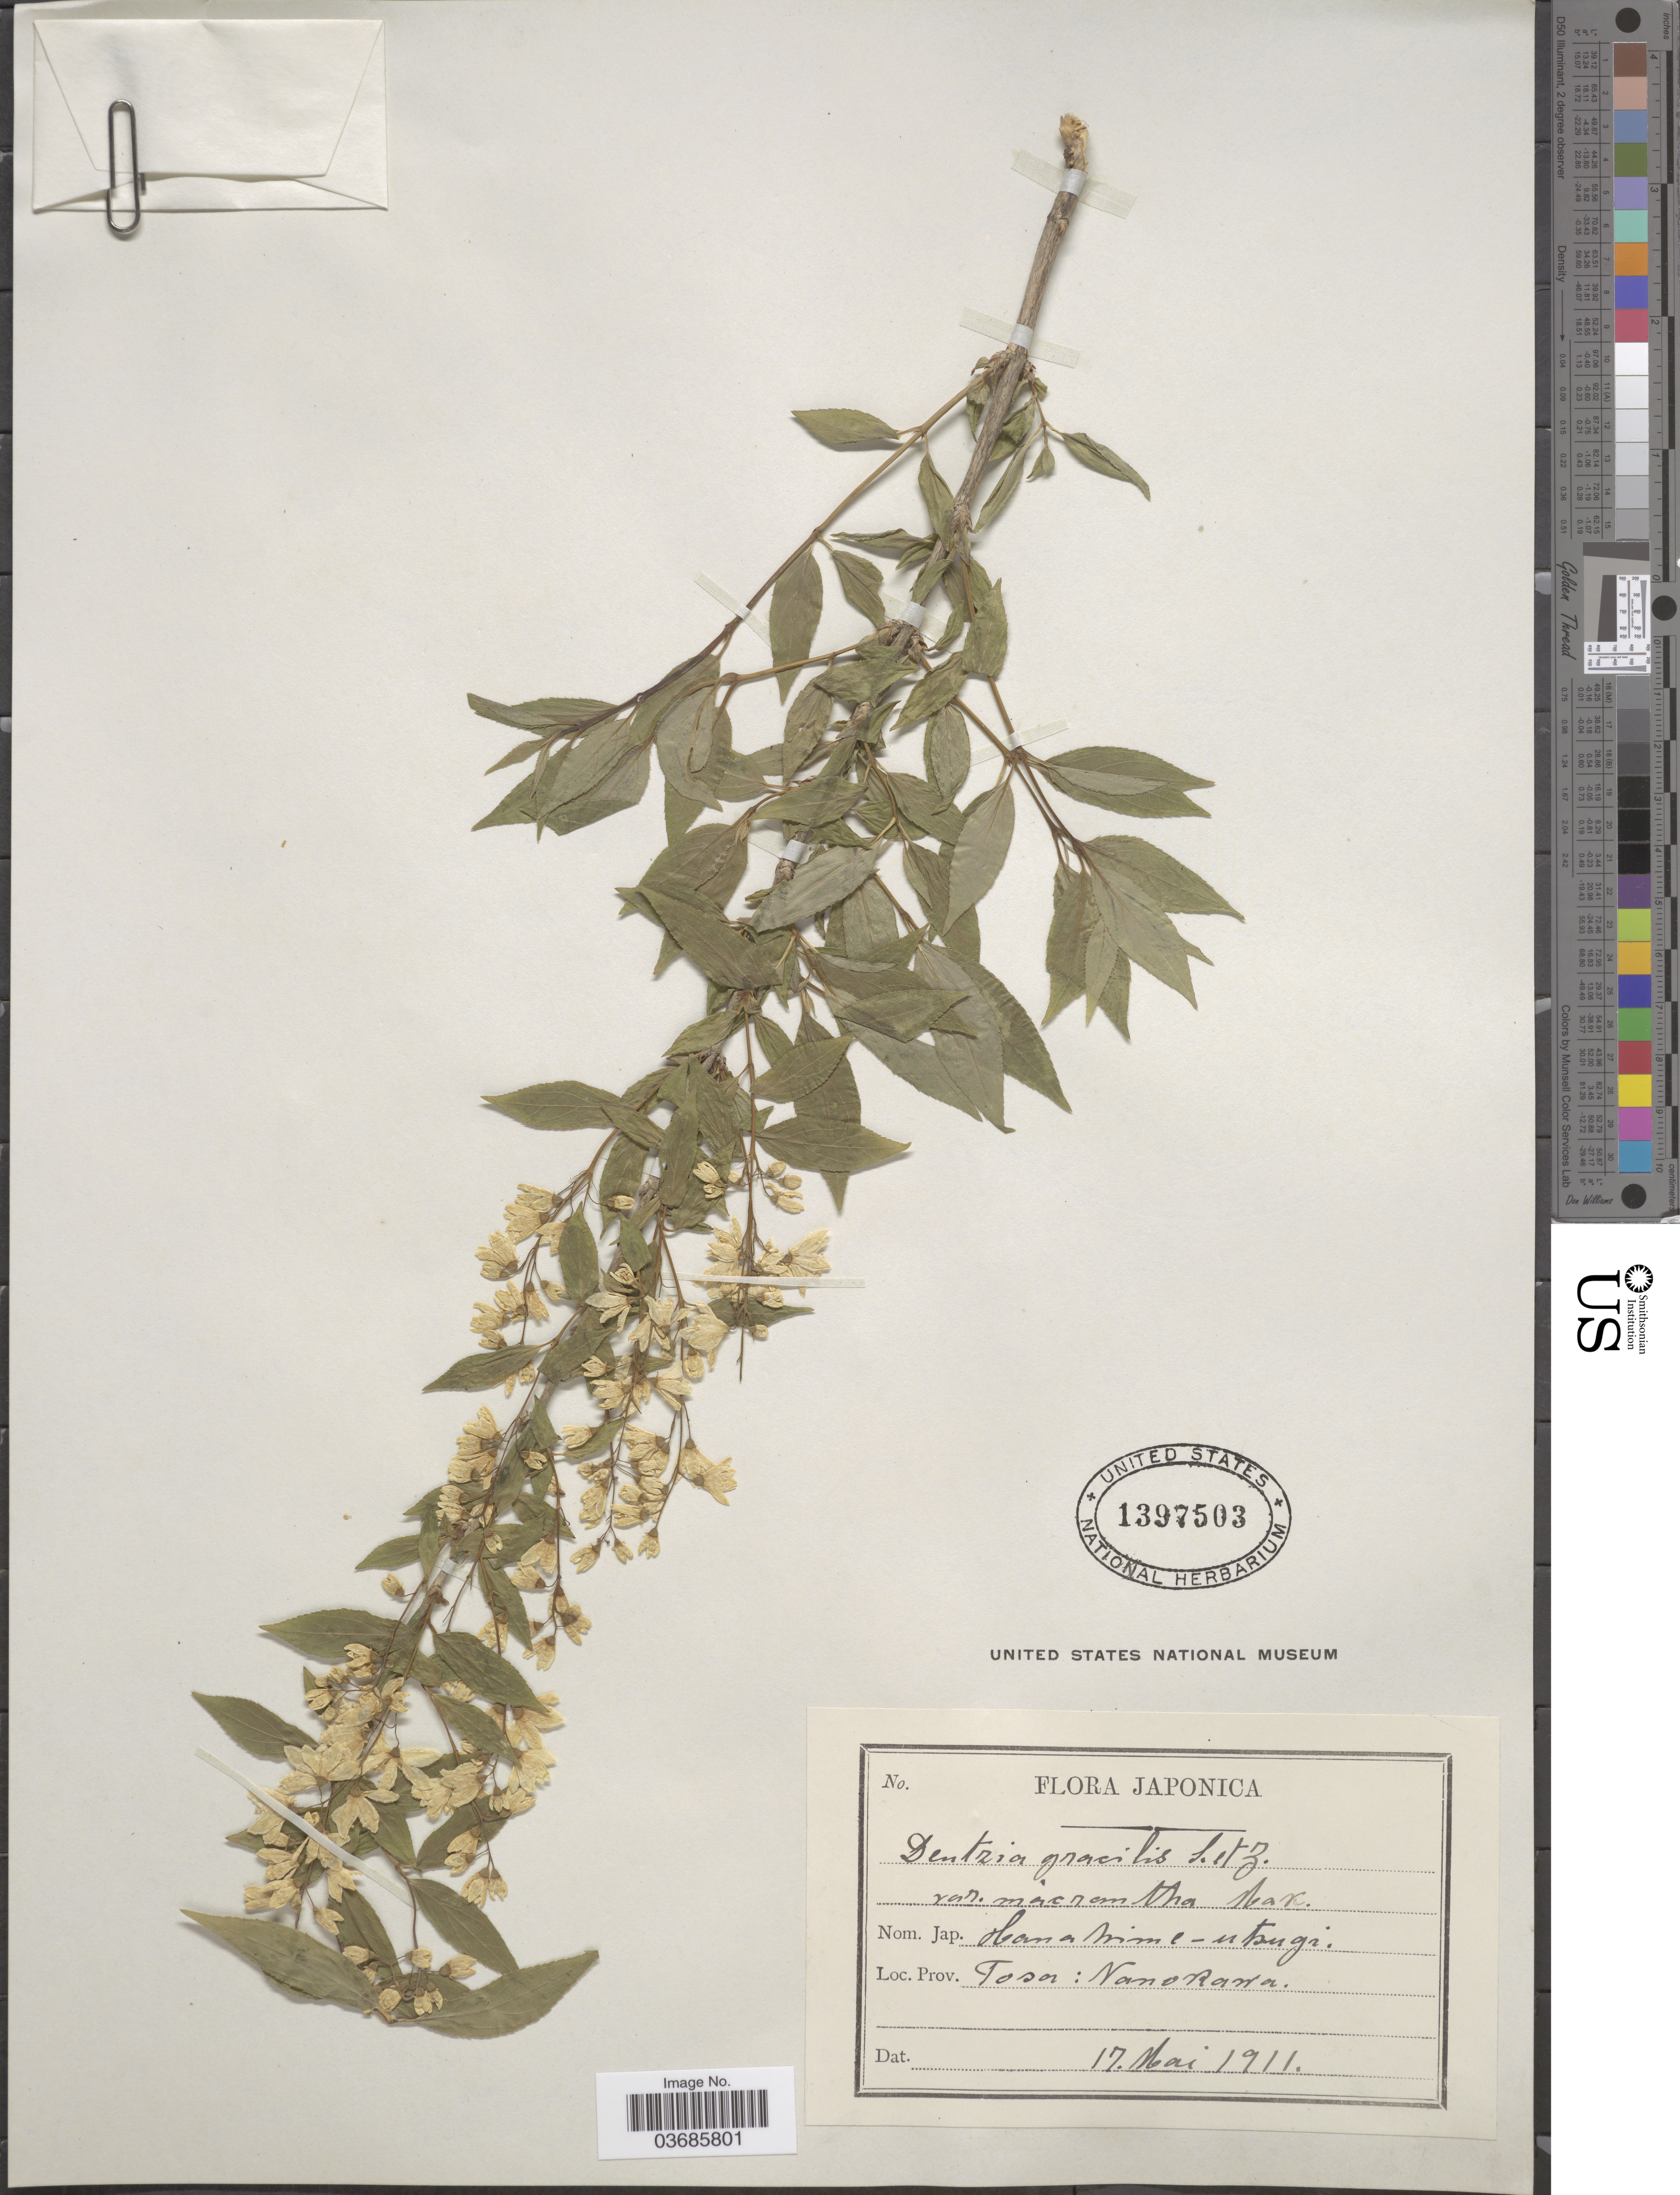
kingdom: Plantae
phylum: Tracheophyta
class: Magnoliopsida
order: Cornales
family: Hydrangeaceae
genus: Deutzia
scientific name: Deutzia gracilis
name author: Siebold & Zucc.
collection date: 1911-05-17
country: Japan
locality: Prov. Tosa: Nanokawa.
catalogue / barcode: US 1397503